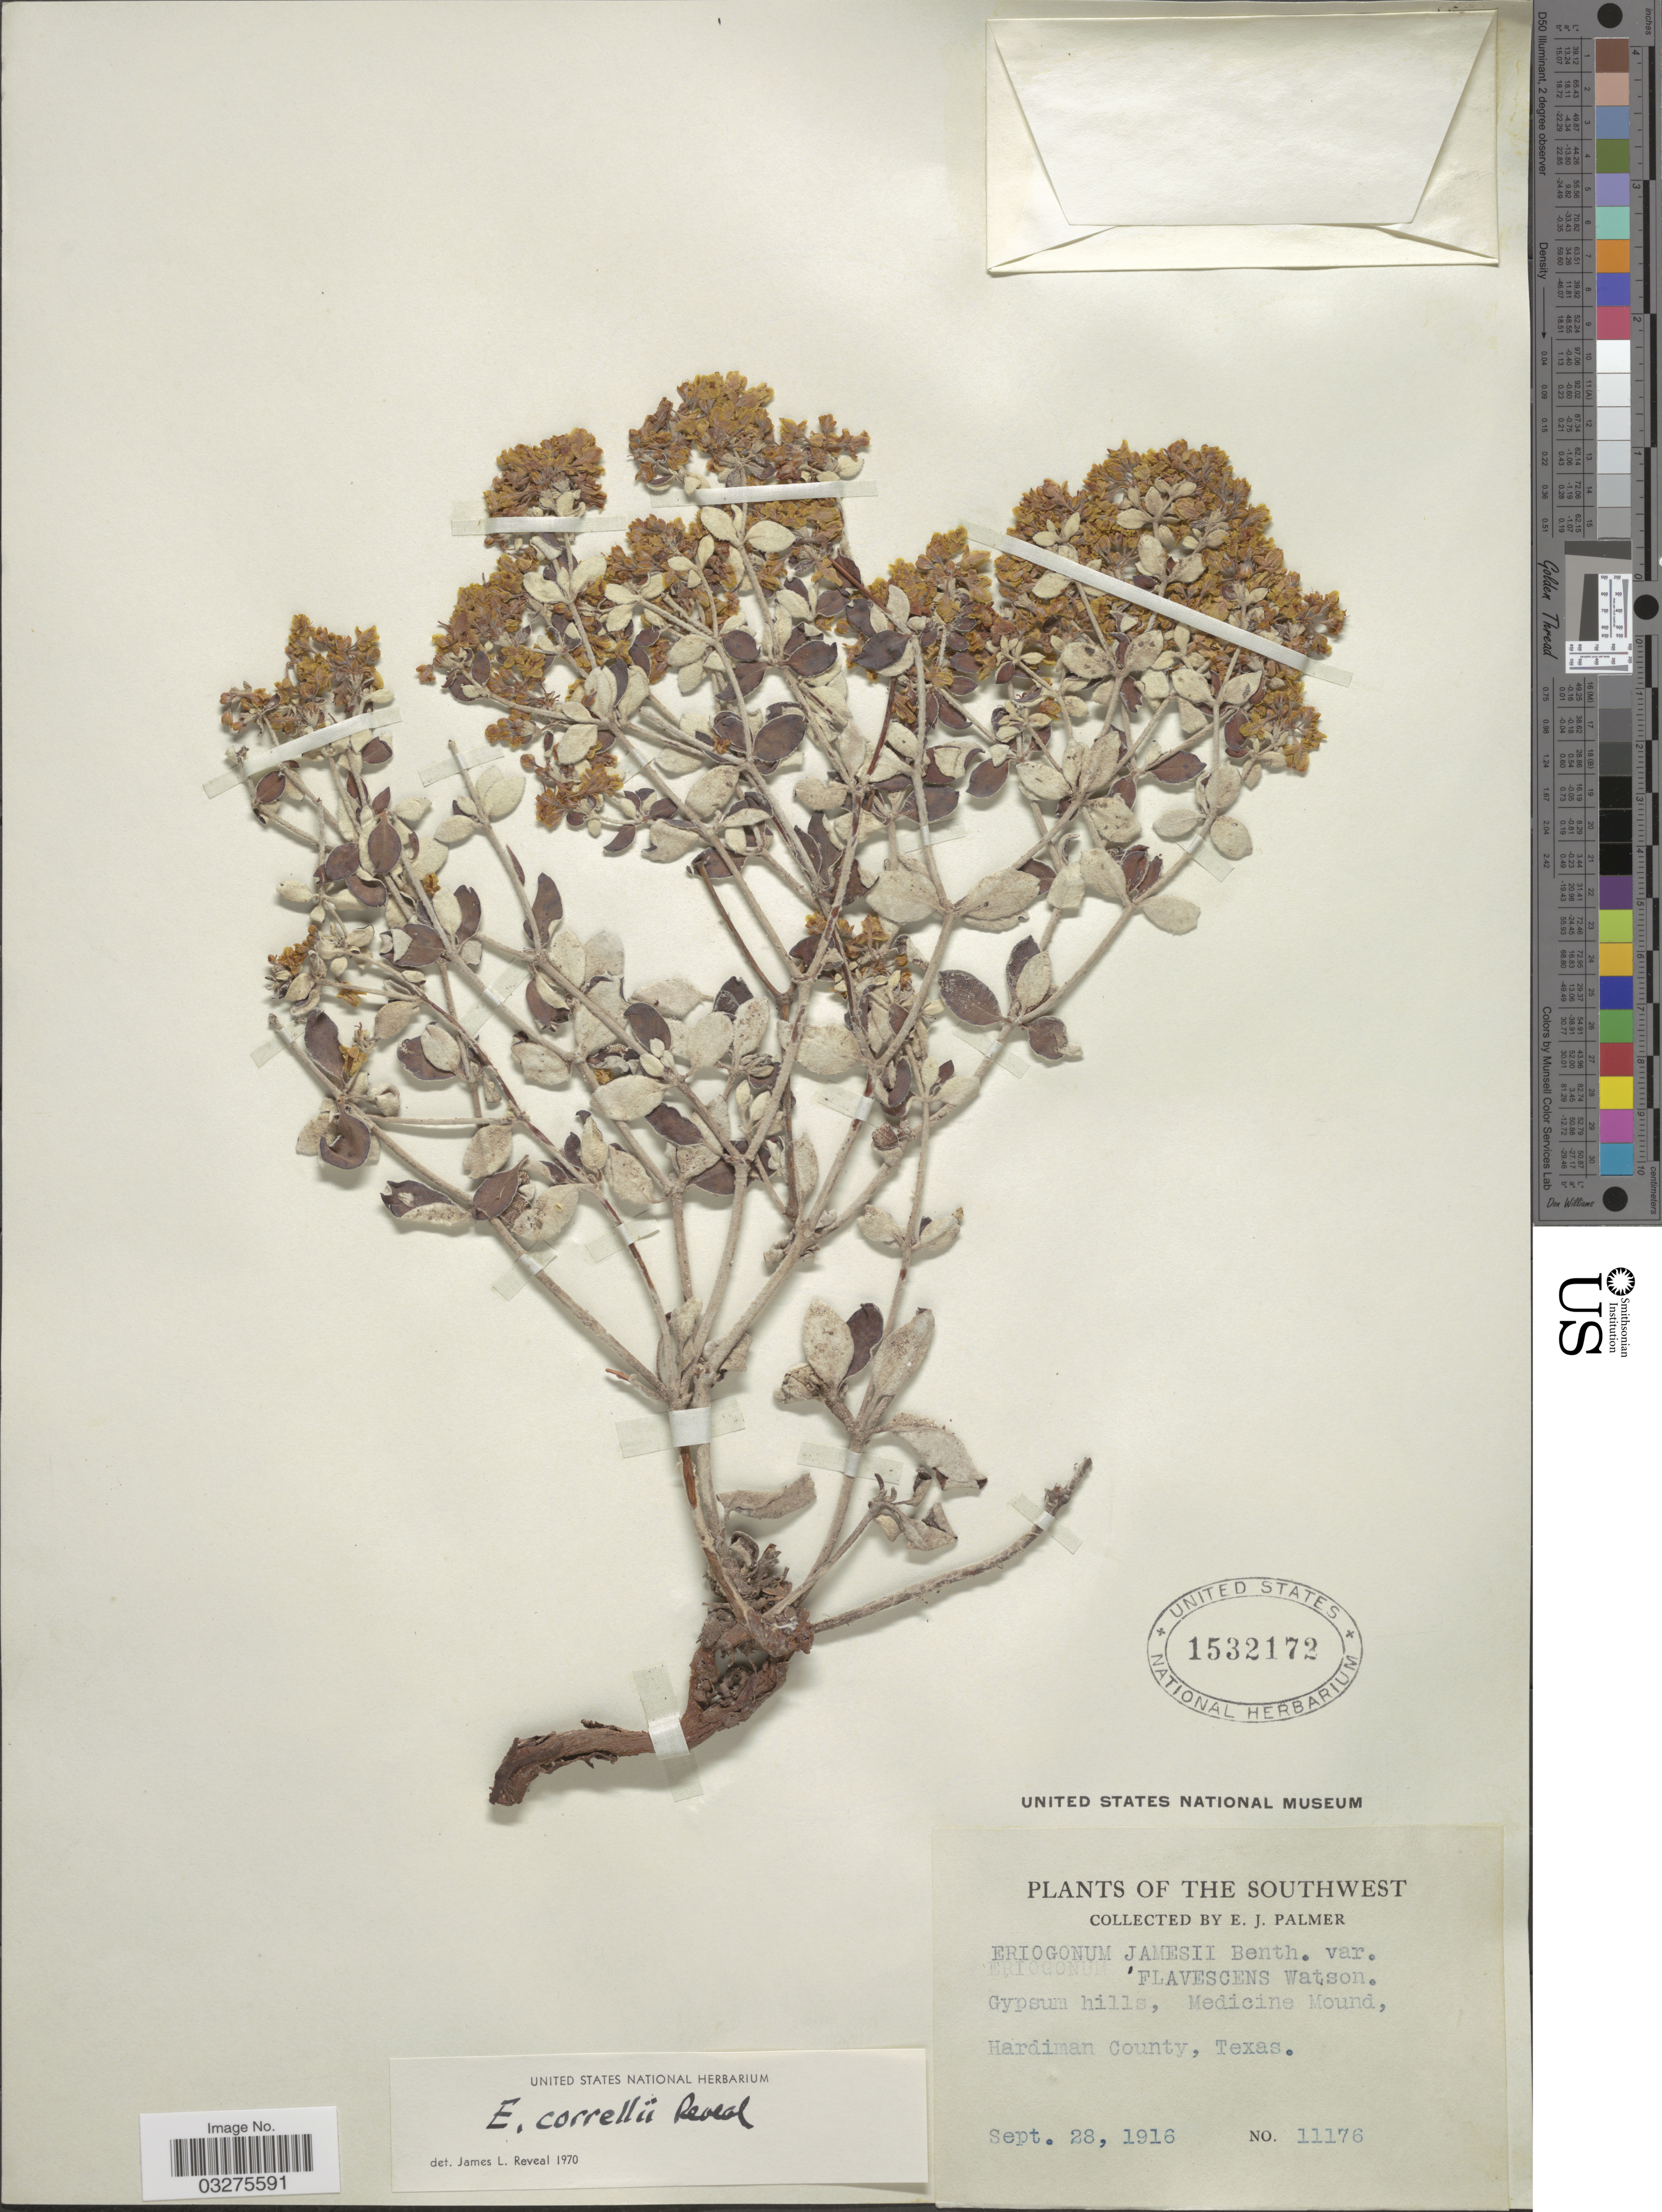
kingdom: Plantae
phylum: Tracheophyta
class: Magnoliopsida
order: Caryophyllales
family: Polygonaceae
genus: Eriogonum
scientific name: Eriogonum correllii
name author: Reveal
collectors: E. J. Palmer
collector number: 11176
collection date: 1916-09-28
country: United States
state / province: Texas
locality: The Southwest. Gypsum hills, Medicine Mound, Hardiman County.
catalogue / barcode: US 1532172